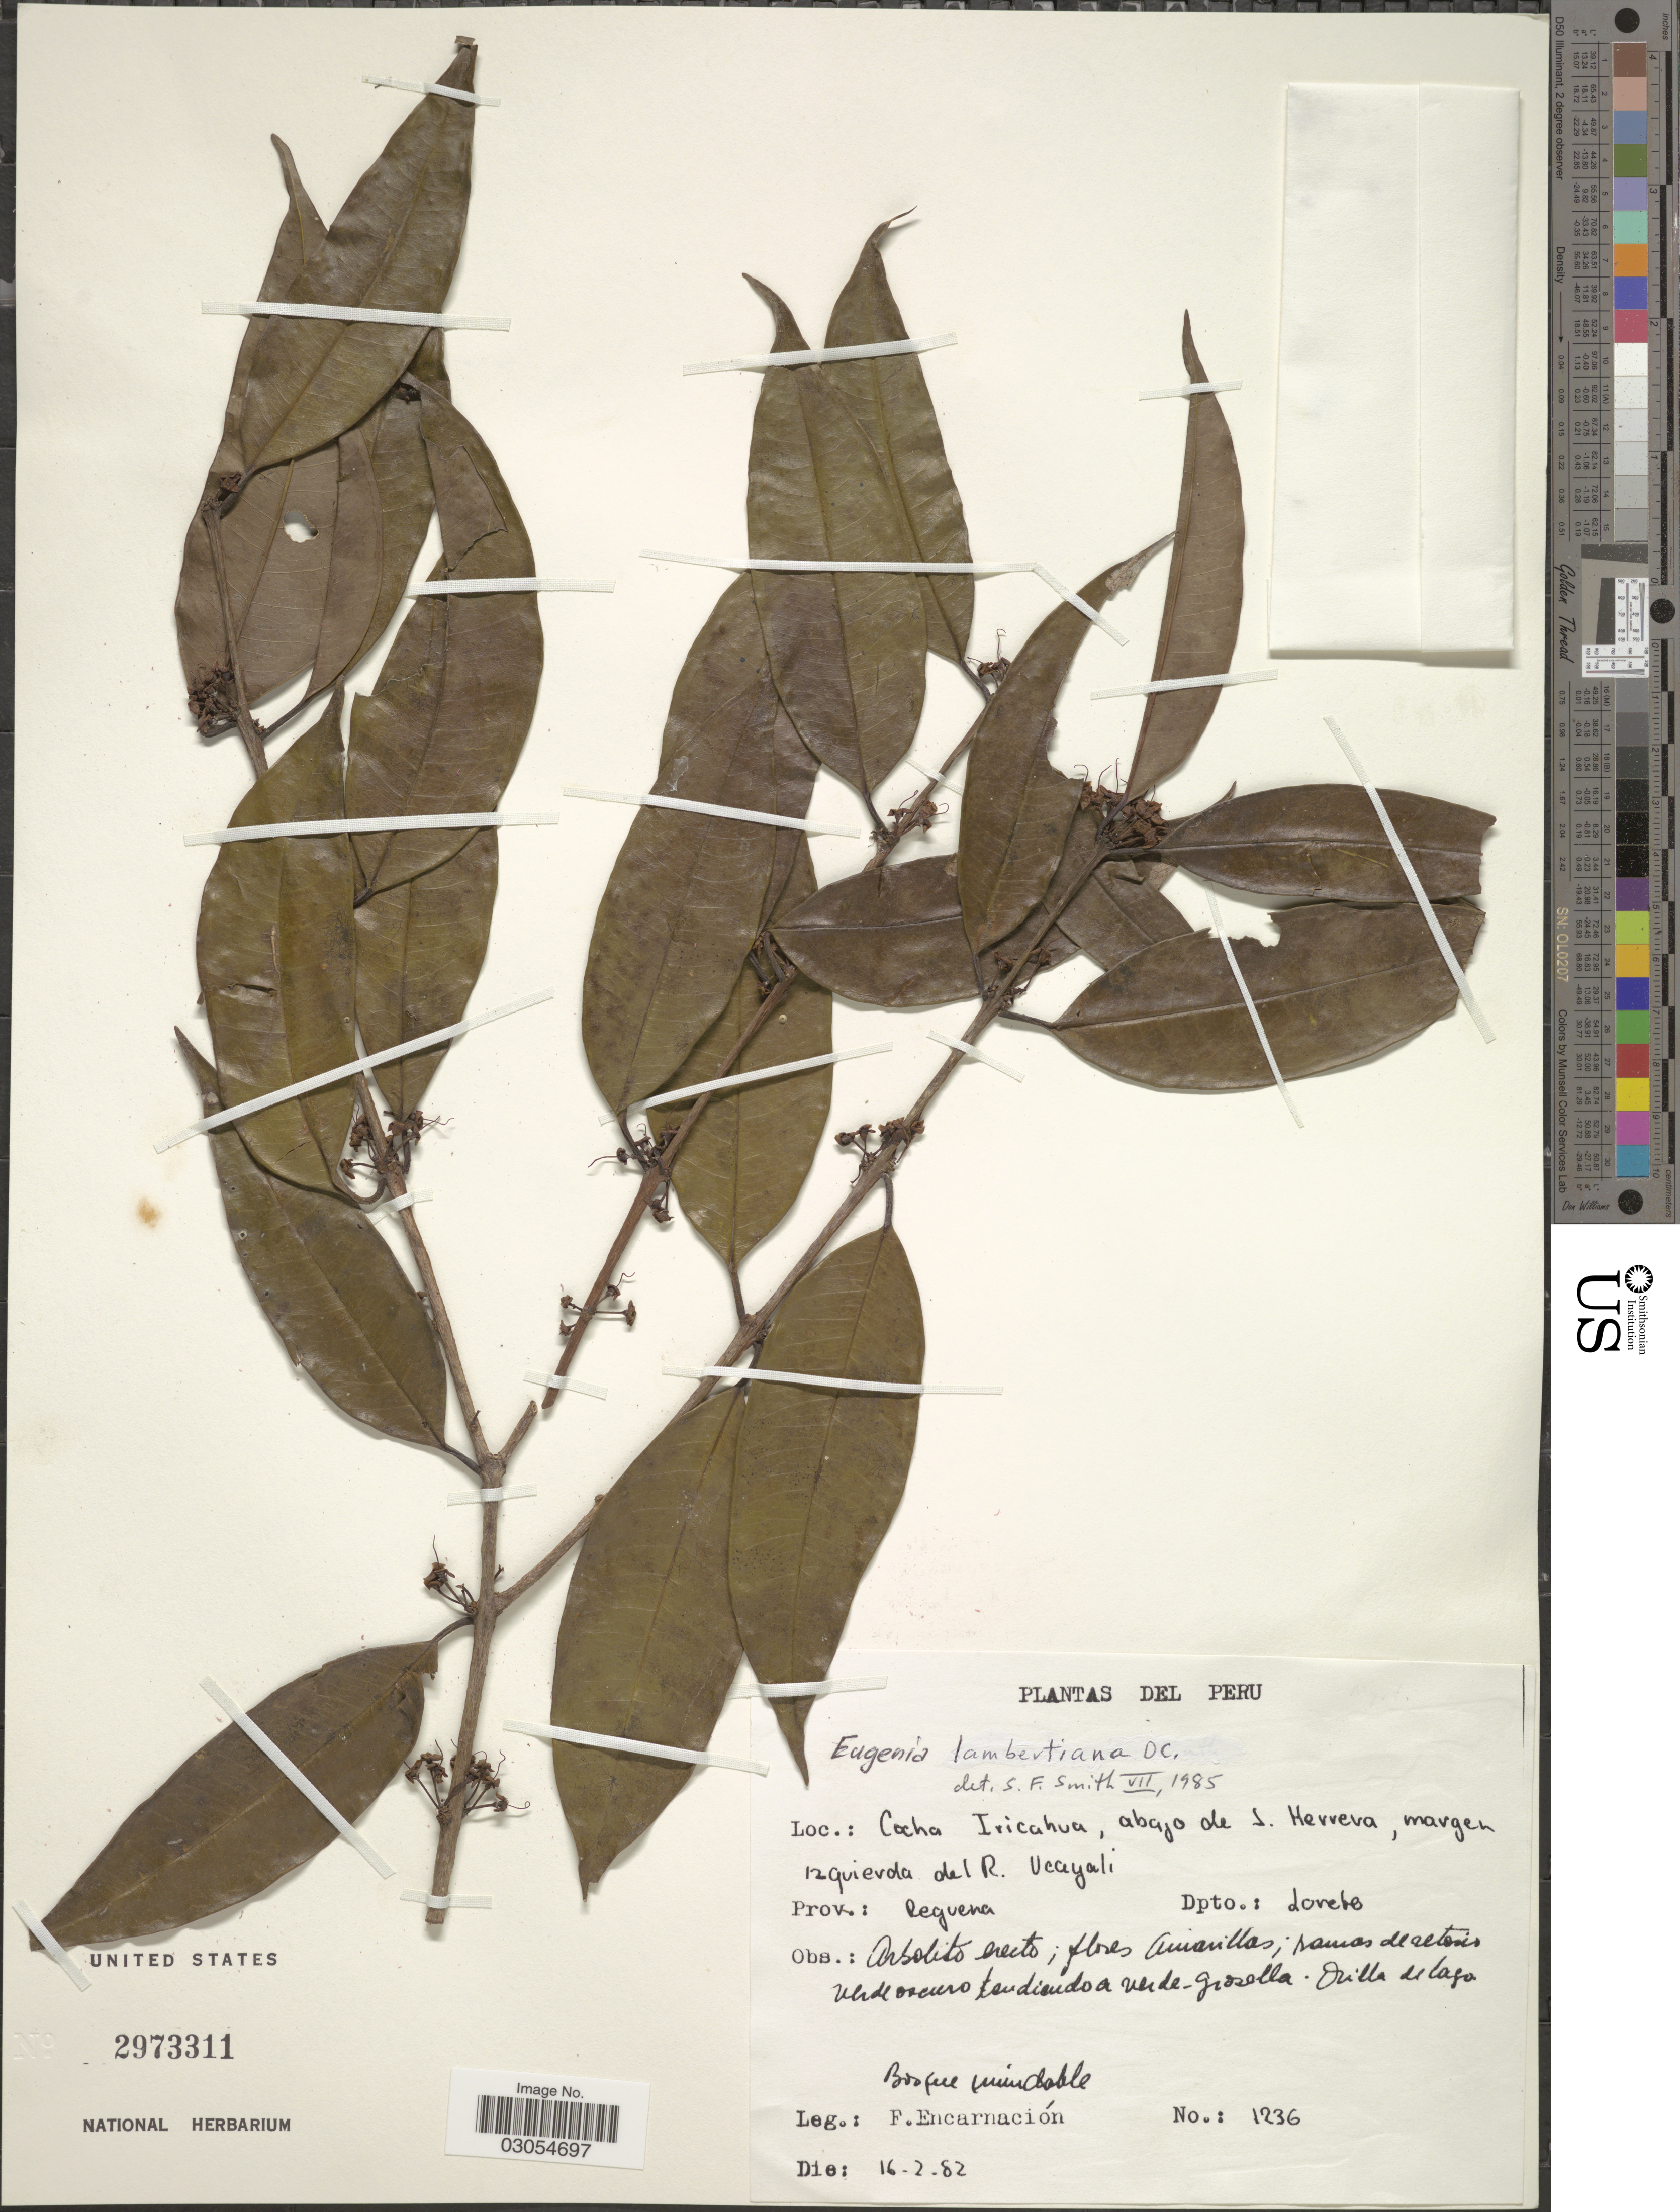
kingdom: Plantae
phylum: Tracheophyta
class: Magnoliopsida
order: Myrtales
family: Myrtaceae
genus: Eugenia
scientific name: Eugenia lambertiana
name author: DC.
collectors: F. Encarnación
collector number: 1236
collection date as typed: Transcribed d/m/y: 16/2/82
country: Peru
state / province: Loreto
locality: Cocha Iricahua, abajo de S. Herrera, margen izquierda del R. Ucayali. Prov.: Requena. Dpto.: Loreto.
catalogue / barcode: US 2973311